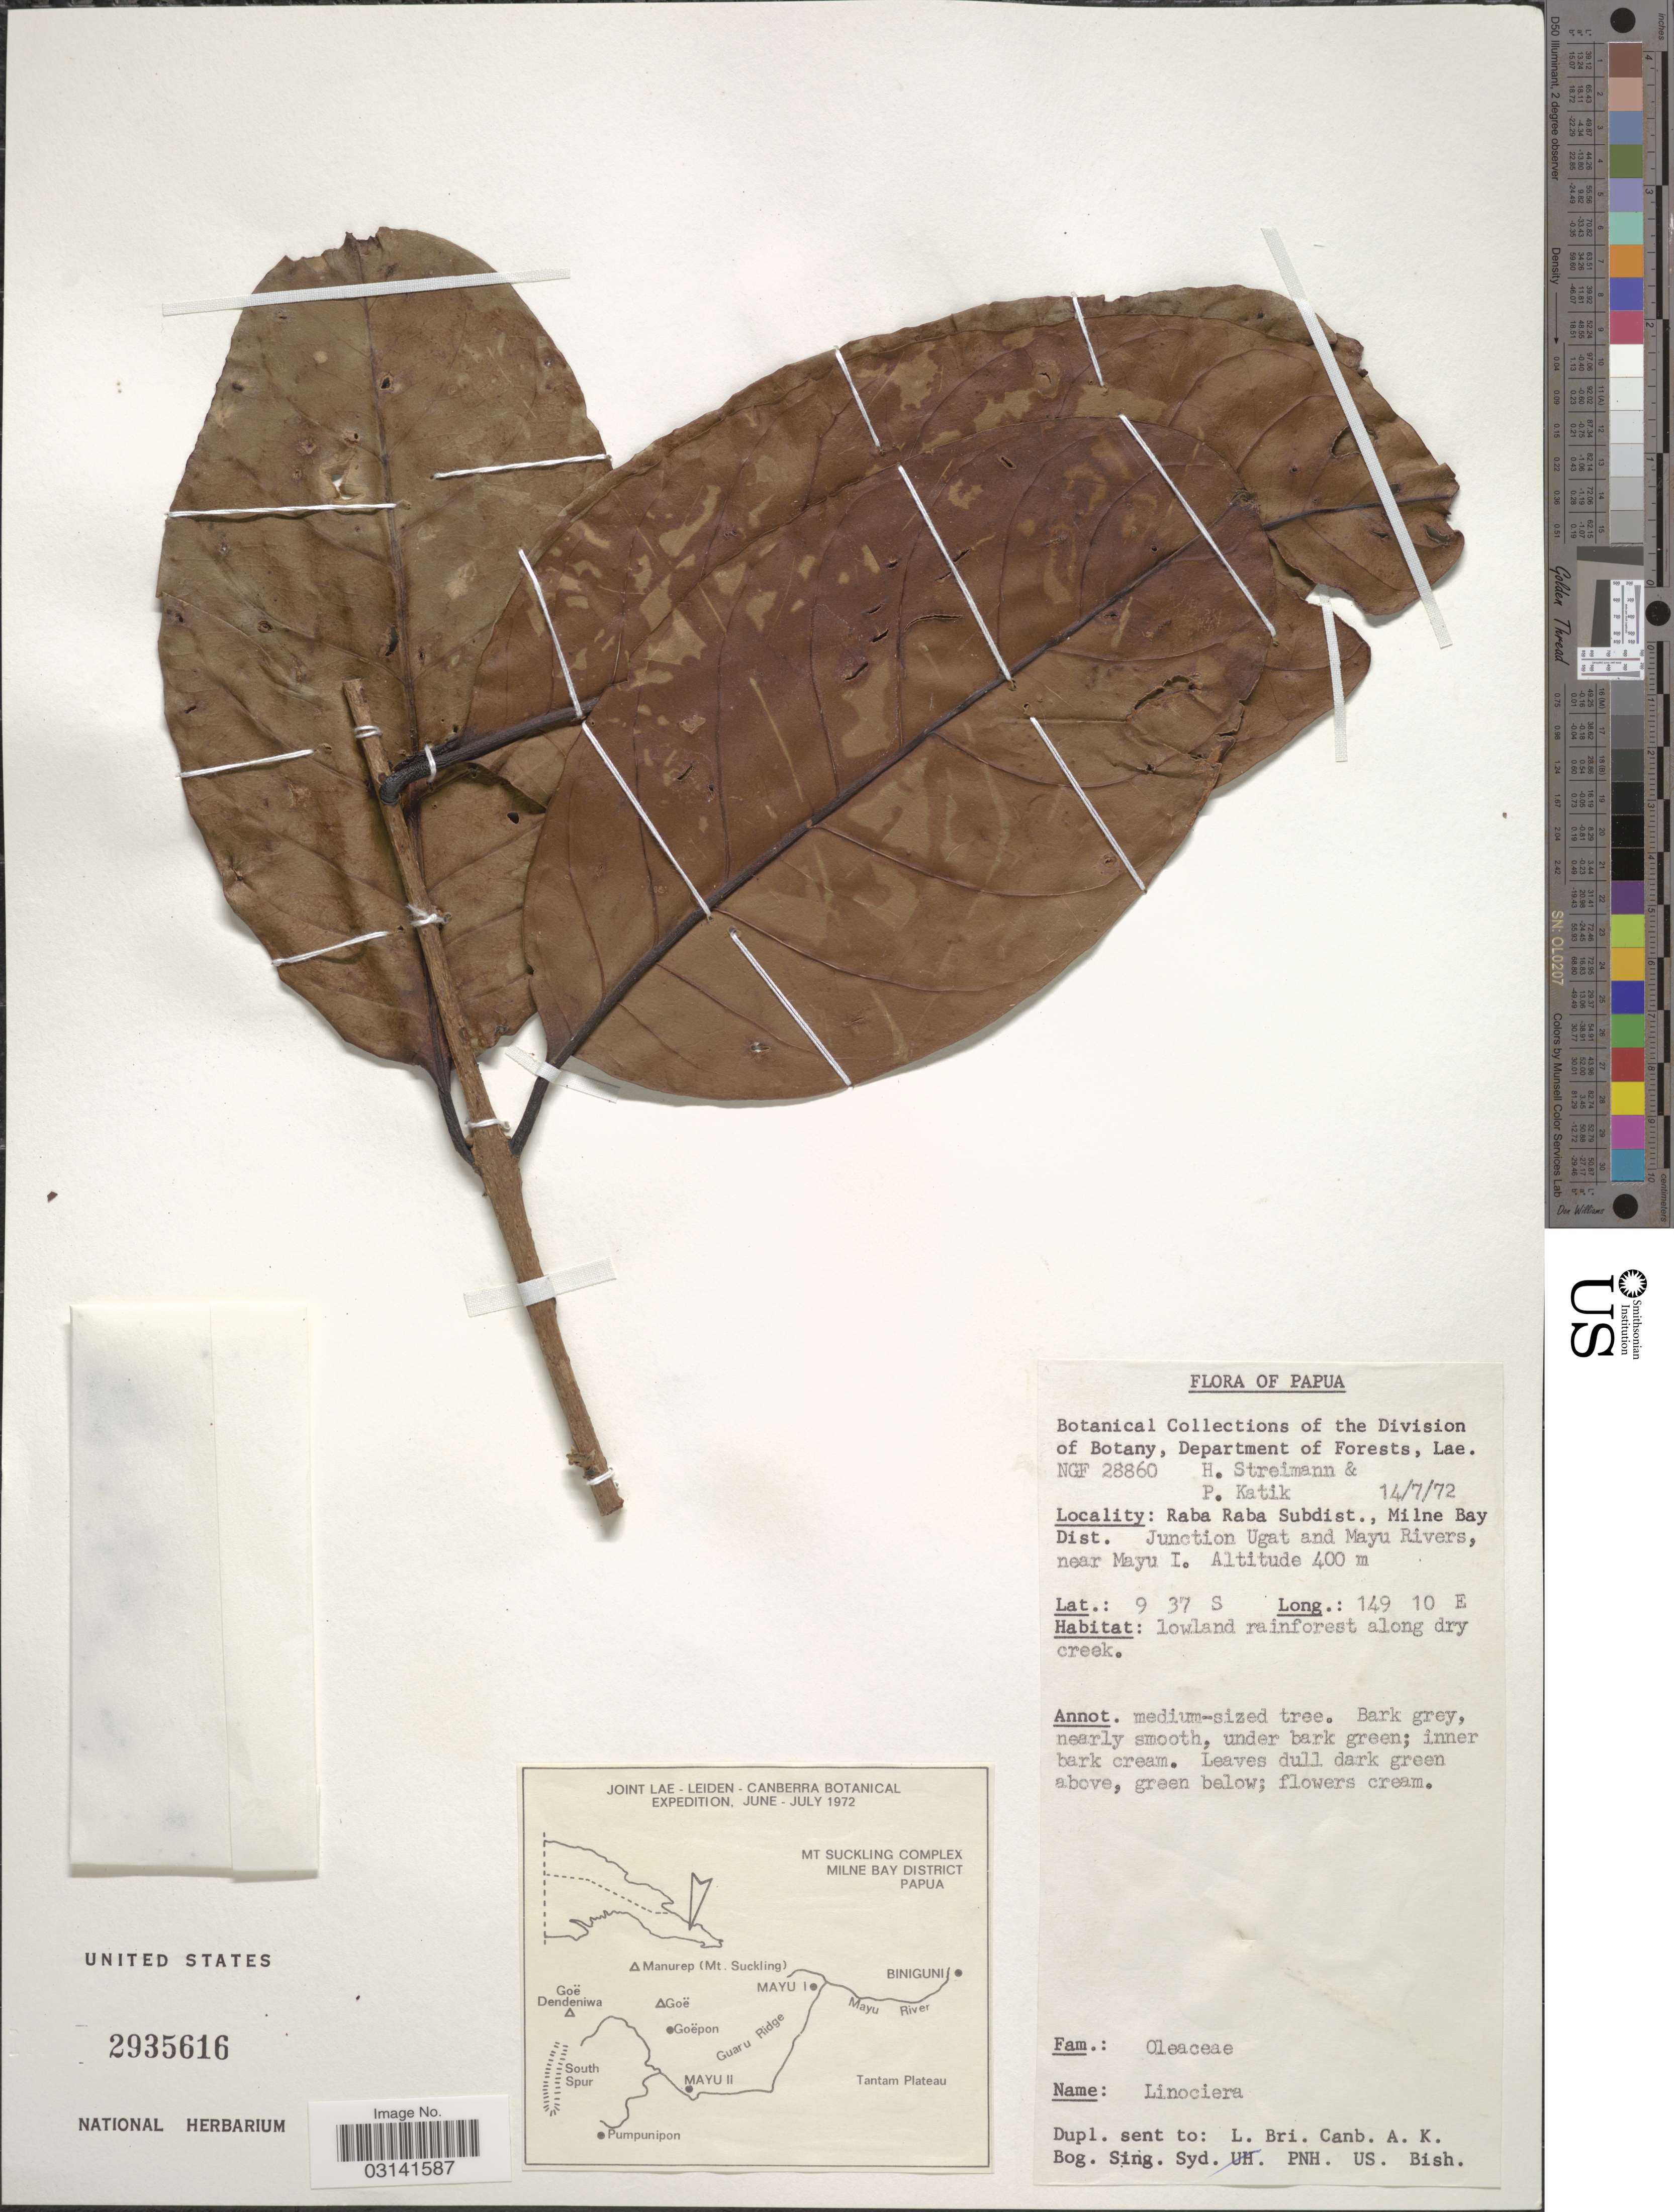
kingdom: Plantae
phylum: Tracheophyta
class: Magnoliopsida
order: Lamiales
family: Oleaceae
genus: Linociera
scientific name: Linociera sp.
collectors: H. Streimann & P. Katik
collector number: NGF 28860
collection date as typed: Transcribed d/m/y: 14/7/72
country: Papua New Guinea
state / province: Milne Bay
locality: Raba Raba Subdist., Milne Bay Dist. Junction Ugat and Mayu Rivers, near Mayu I.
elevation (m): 400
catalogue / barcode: US 2935616